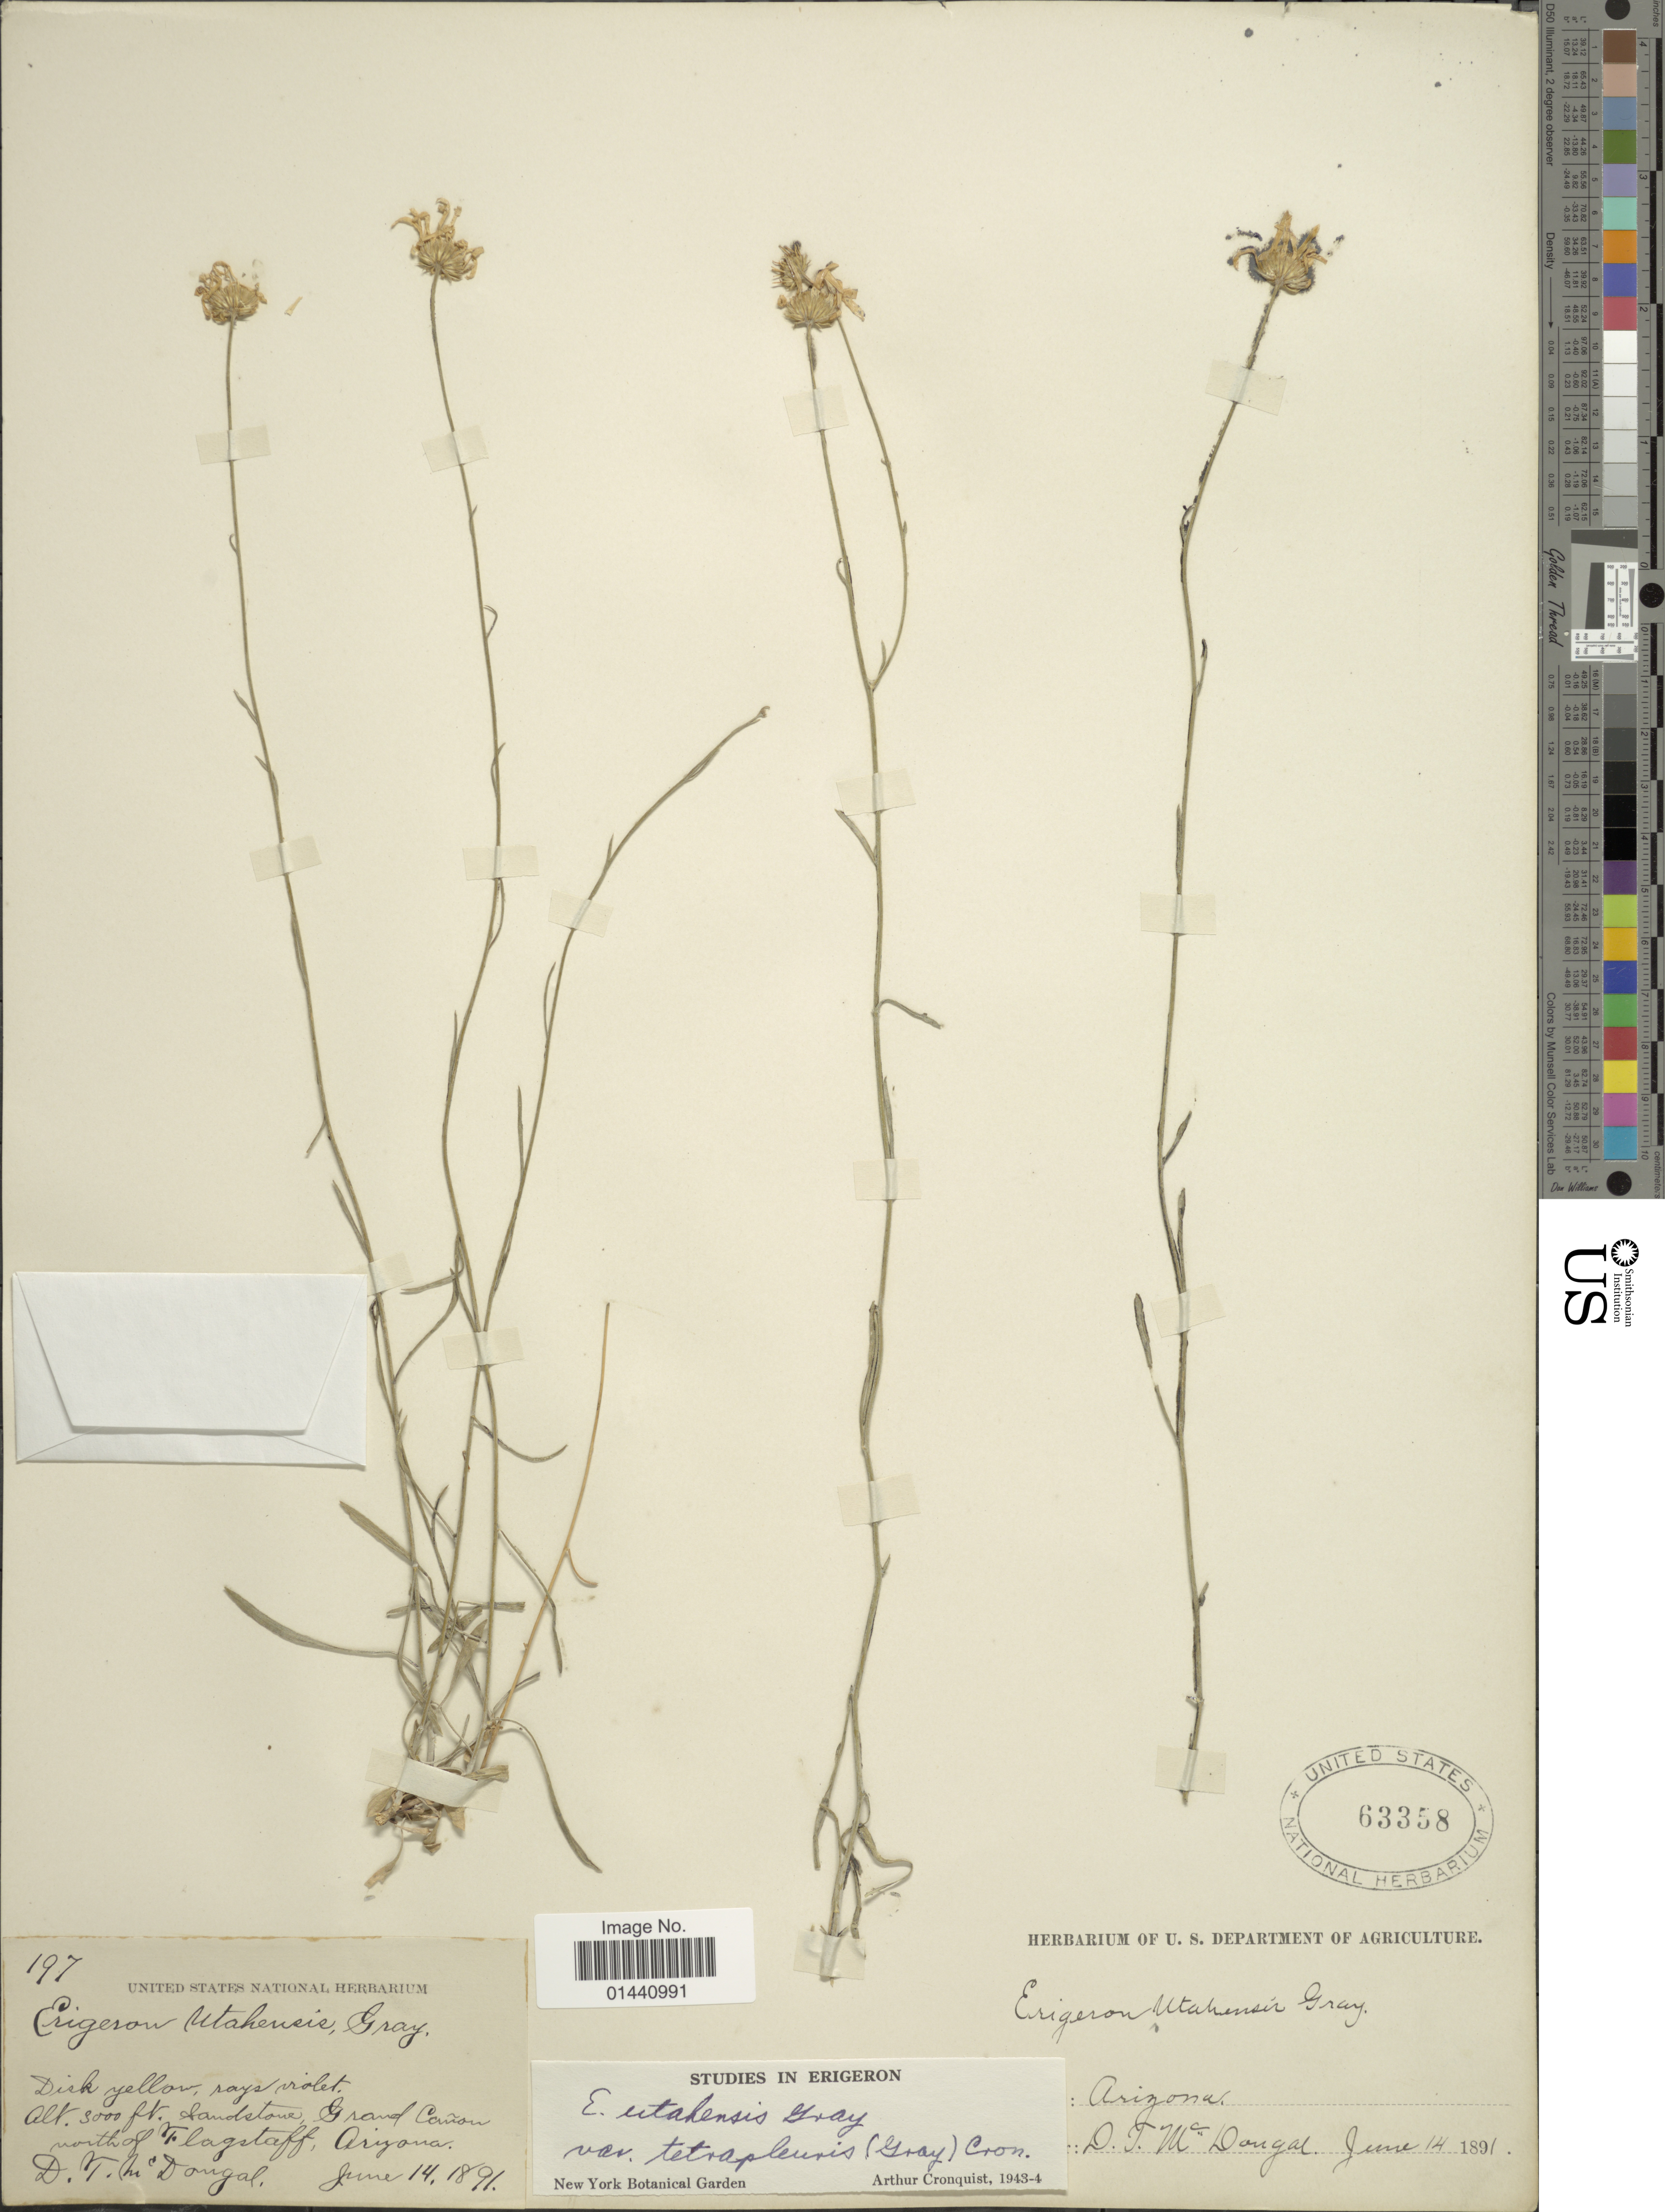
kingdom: Plantae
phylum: Tracheophyta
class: Magnoliopsida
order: Asterales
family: Asteraceae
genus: Erigeron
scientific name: Erigeron utahensis var. tetrapleuris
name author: (A. Gray) Cronq.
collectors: D. T. MacDougal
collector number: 197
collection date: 1891-06-14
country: United States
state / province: Arizona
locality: Sandstone Grand Cañon north of Flagstaff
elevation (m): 914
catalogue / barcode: US 63358